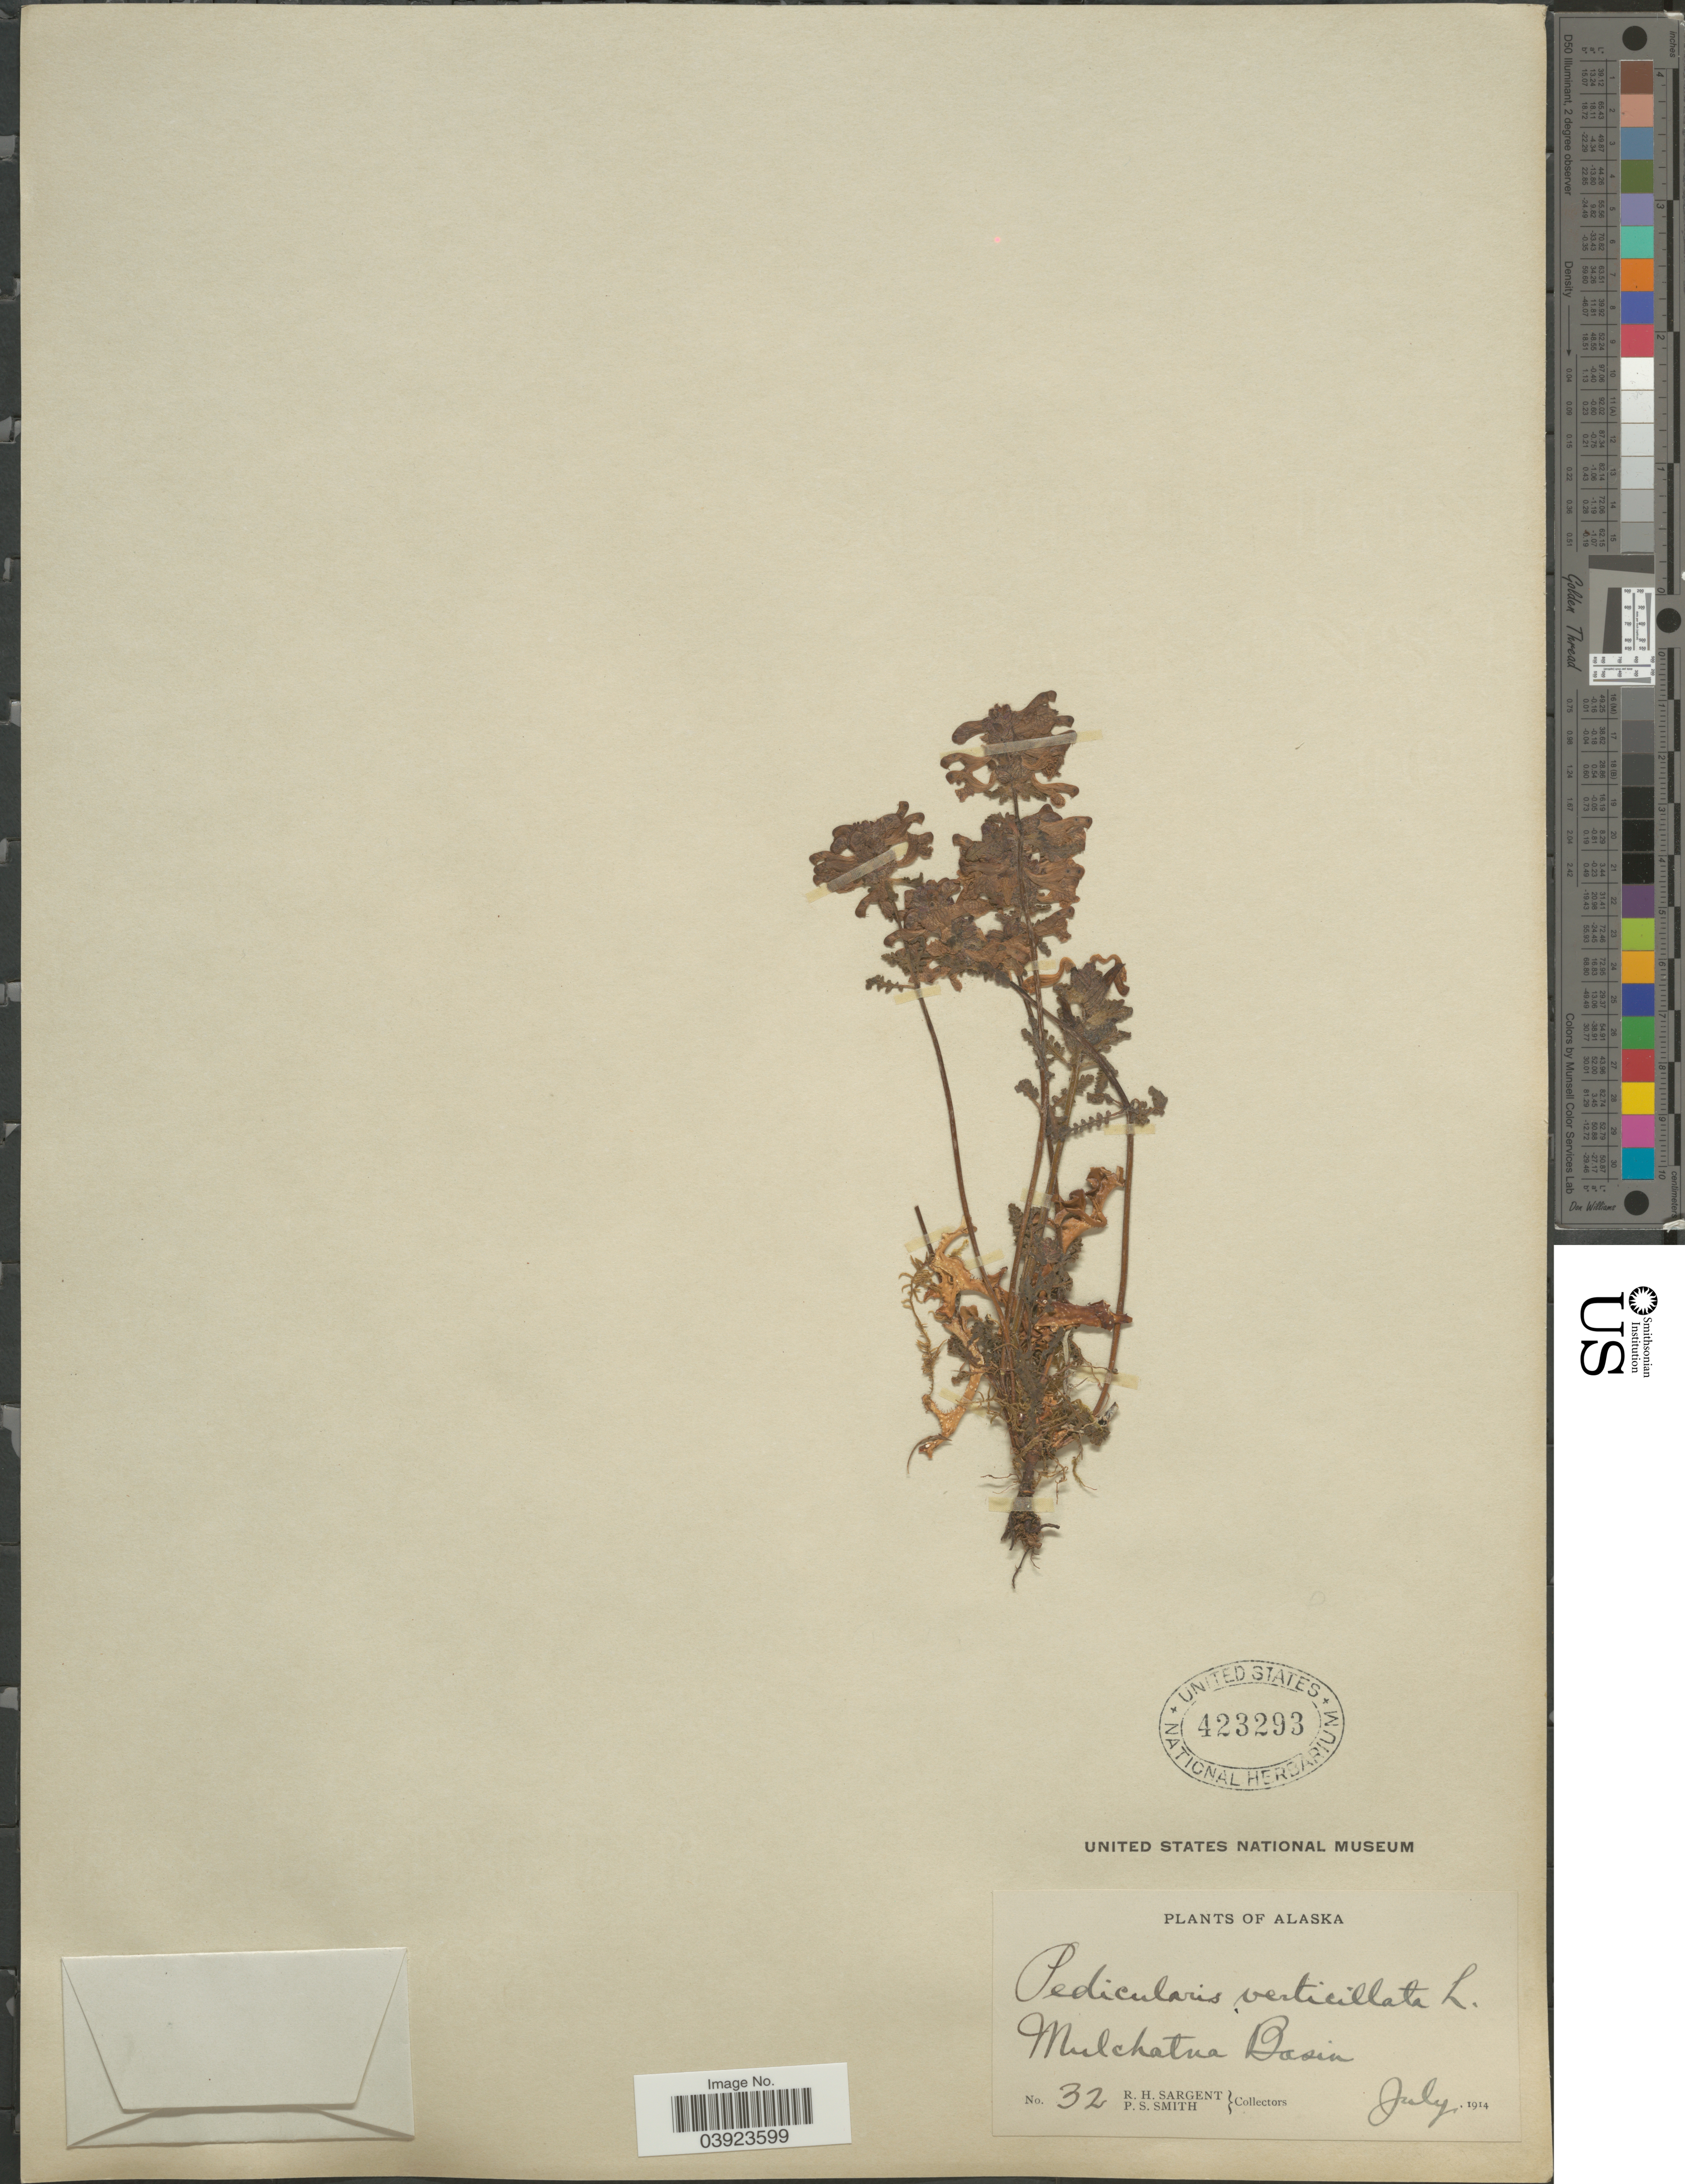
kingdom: Plantae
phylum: Tracheophyta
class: Magnoliopsida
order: Lamiales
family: Orobanchaceae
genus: Pedicularis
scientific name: Pedicularis verticillata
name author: L.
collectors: R. Sargent & P. Smith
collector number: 32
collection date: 1914-07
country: United States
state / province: Alaska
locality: Mulchatna Basin.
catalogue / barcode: US 423293